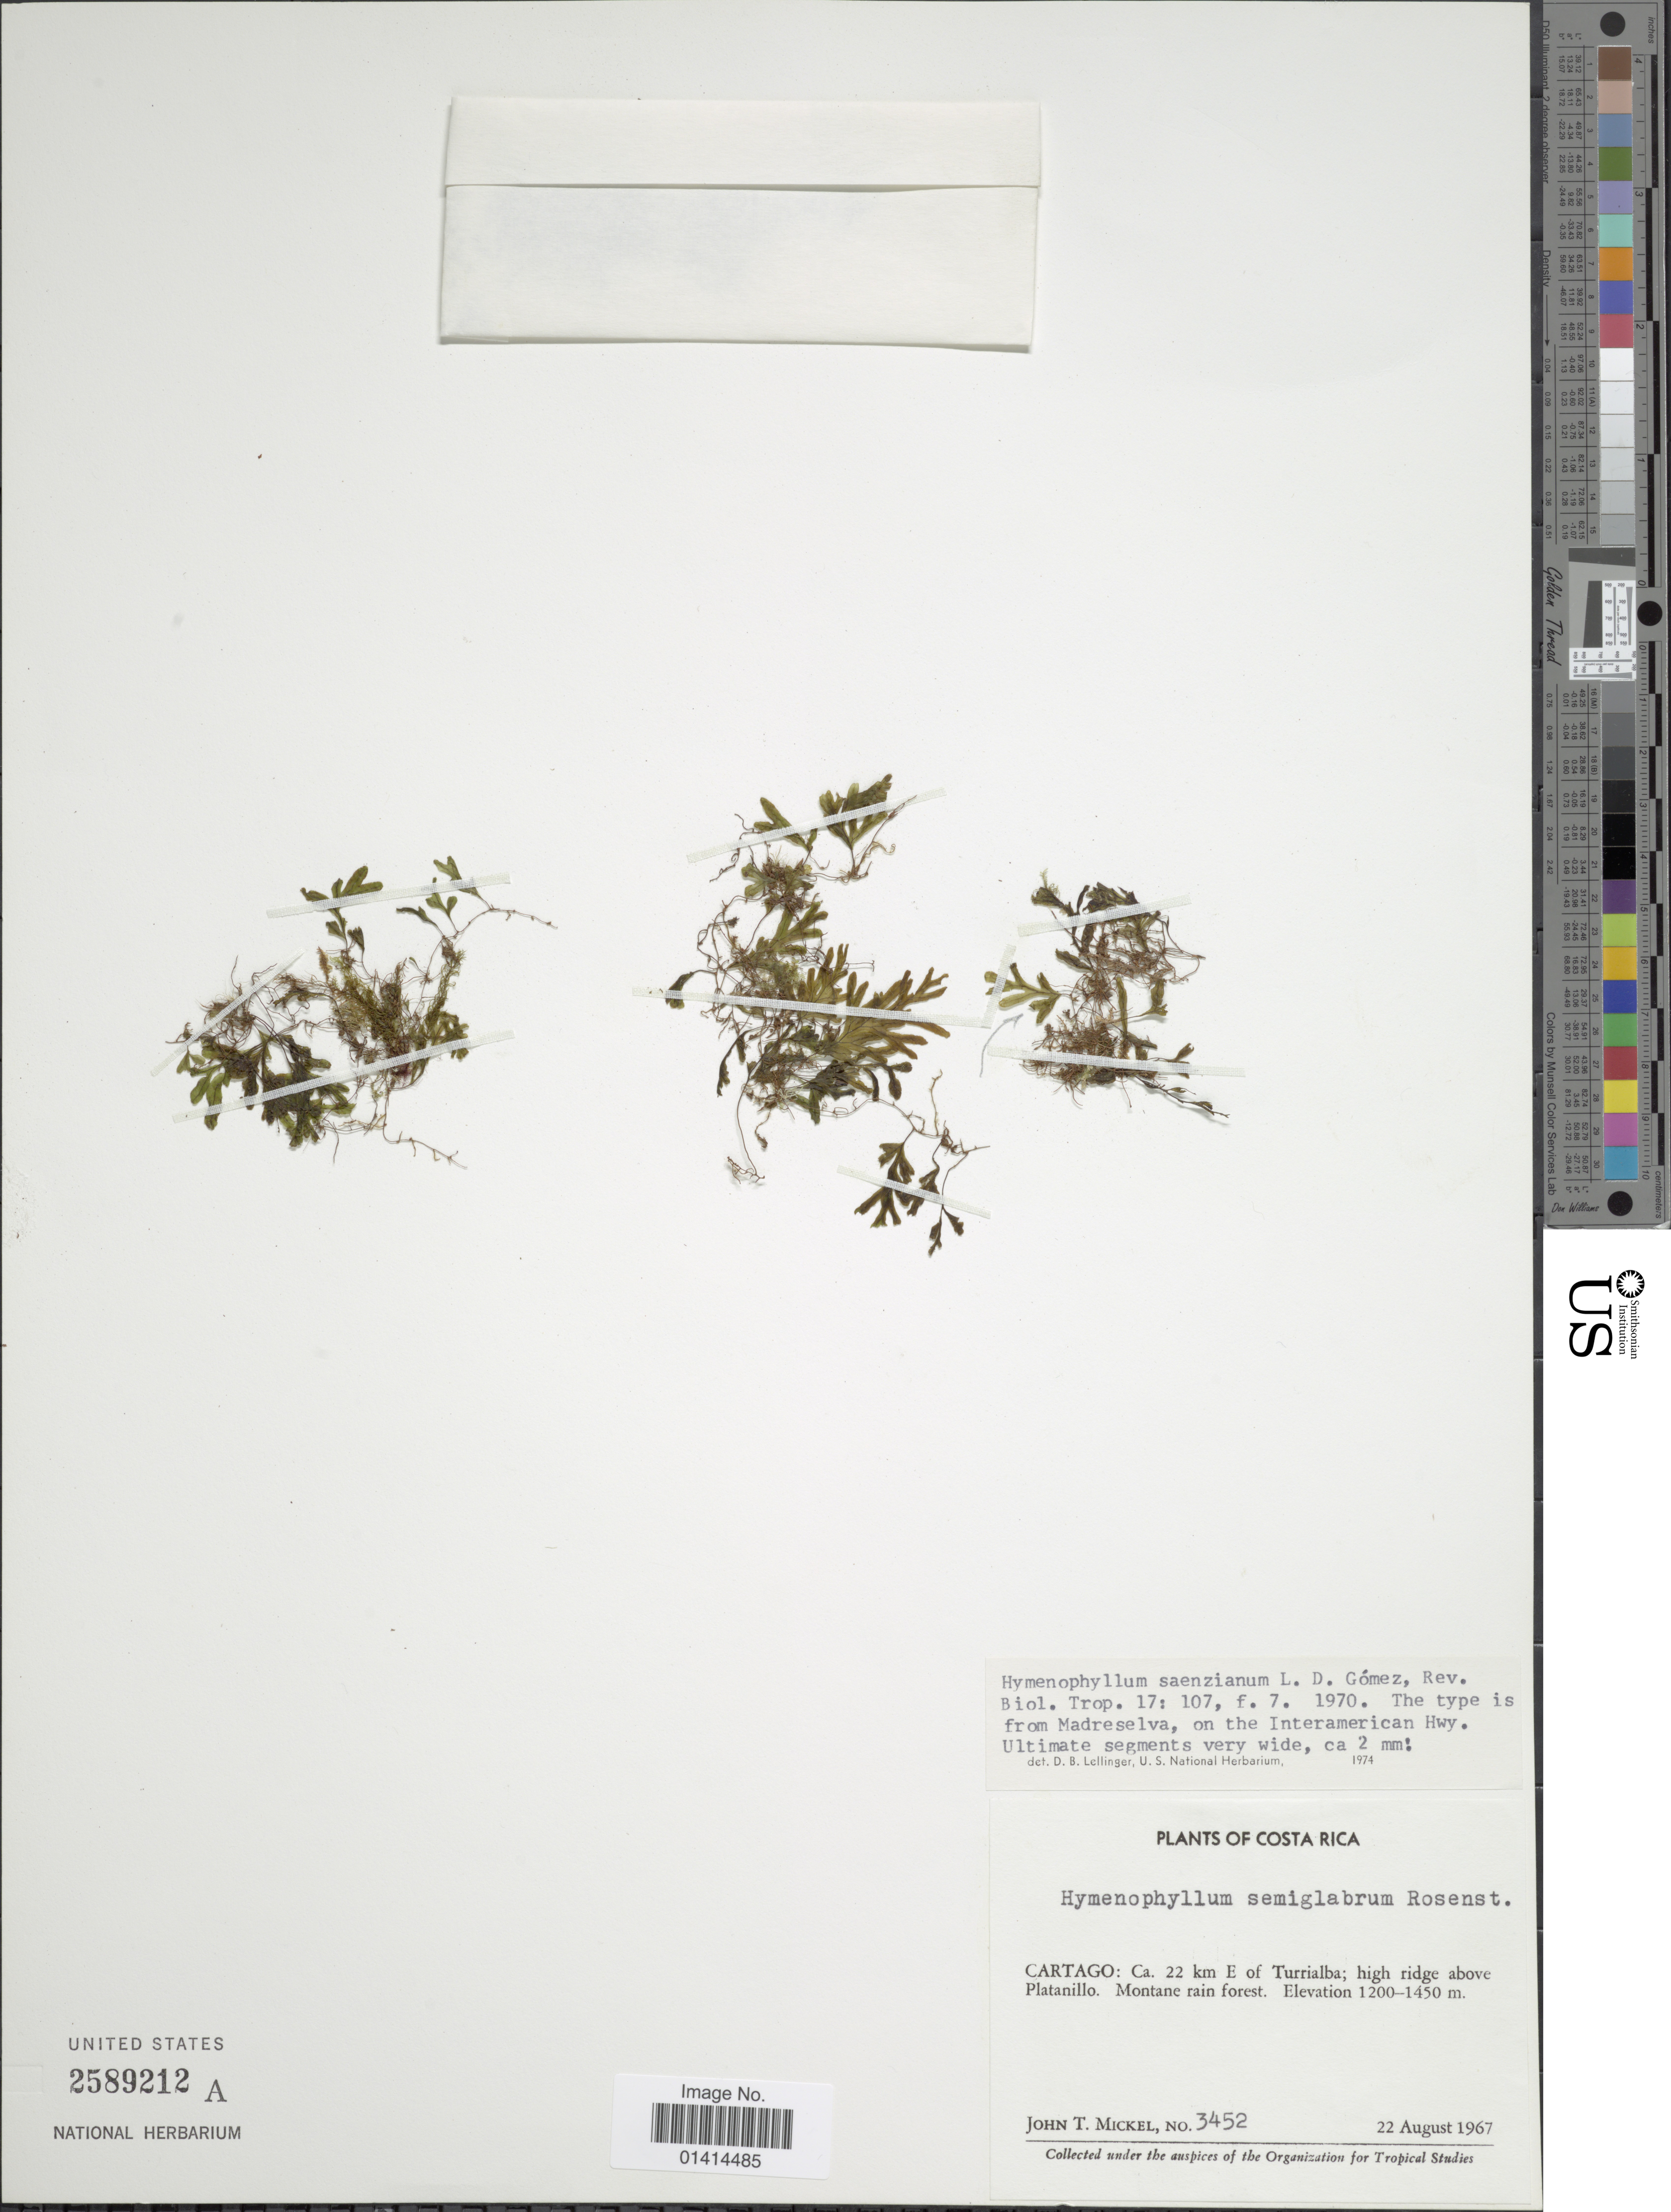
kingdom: Plantae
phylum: Tracheophyta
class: Polypodiopsida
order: Hymenophyllales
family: Hymenophyllaceae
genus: Hymenophyllum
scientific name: Hymenophyllum saenzianum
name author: L.D. Gómez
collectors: J. T. Mickel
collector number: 3452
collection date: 1967-08-22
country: Costa Rica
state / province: Cartago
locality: Ca 22 km E of Turrialba; high ridge above Platanillo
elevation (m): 1200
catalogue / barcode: US 2589212A